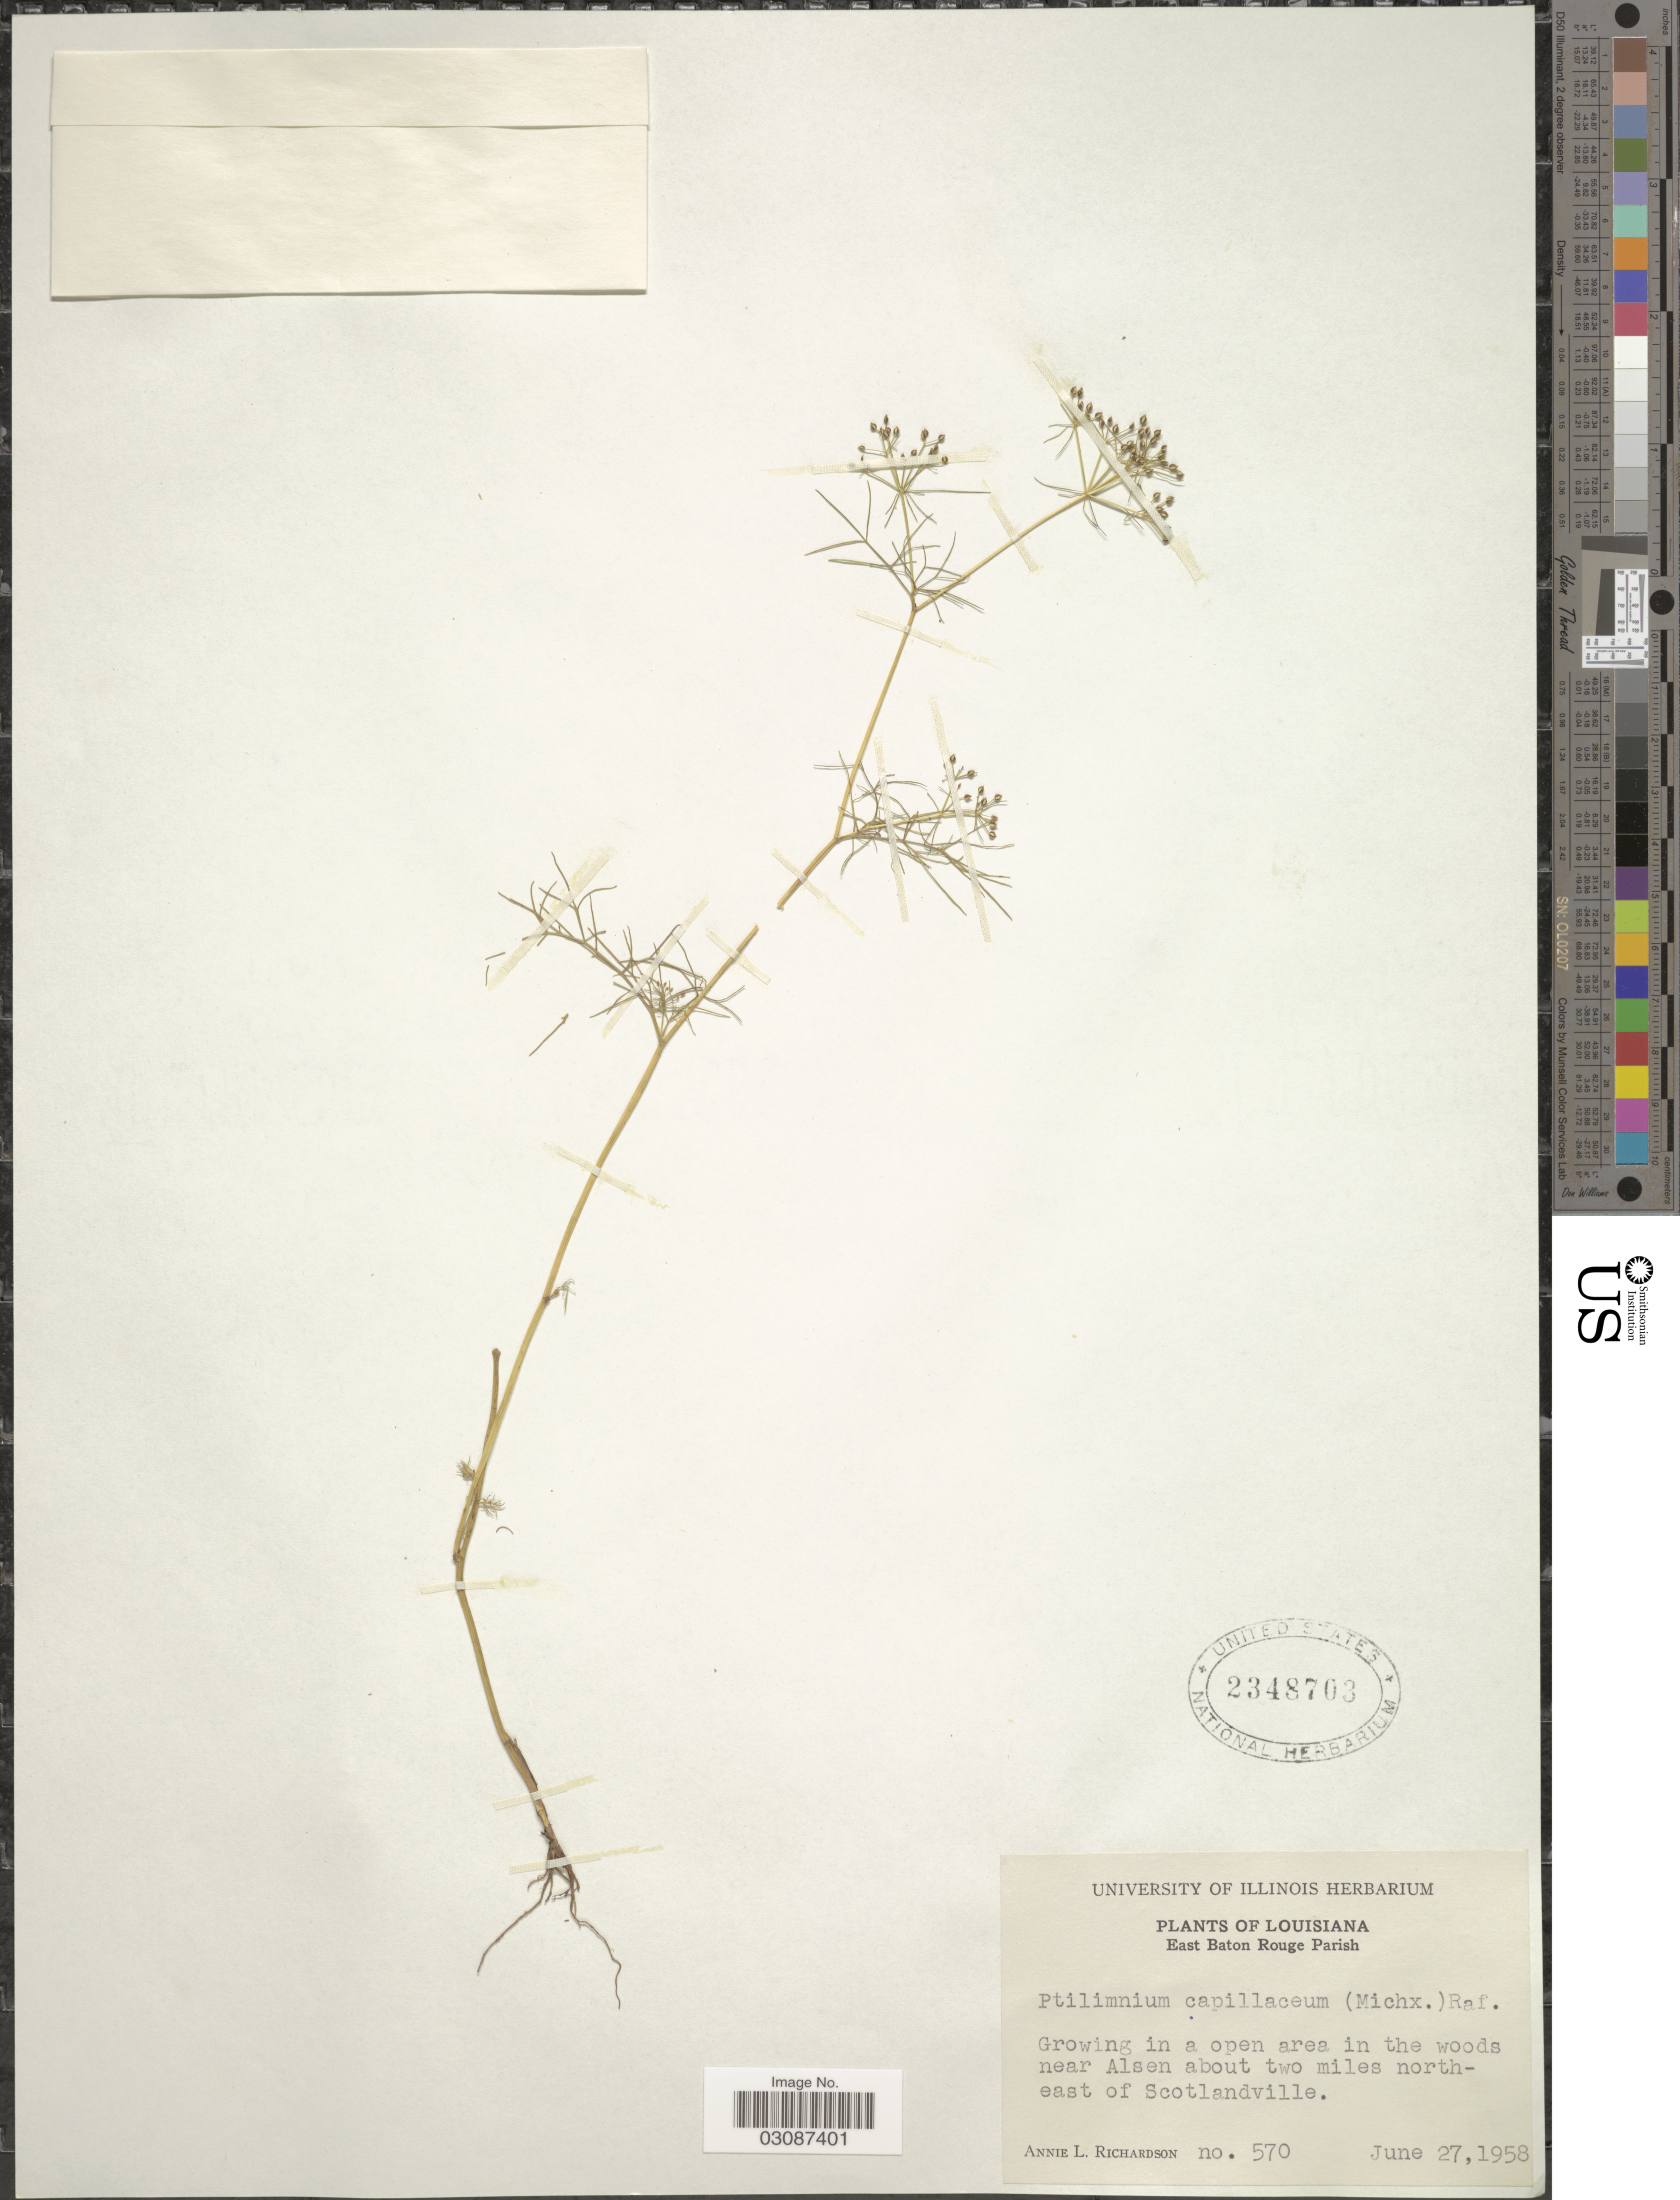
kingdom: Plantae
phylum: Tracheophyta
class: Magnoliopsida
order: Apiales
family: Apiaceae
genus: Ptilimnium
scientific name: Ptilimnium capillaceum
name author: (Michx.) Raf.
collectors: A. L. Richardson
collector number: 570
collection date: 1958-06-27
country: United States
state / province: Louisiana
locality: East Baton Rough Parish. In a open area in the woods near Alsen about two miles northeast of Scotlandville.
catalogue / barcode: US 2348703